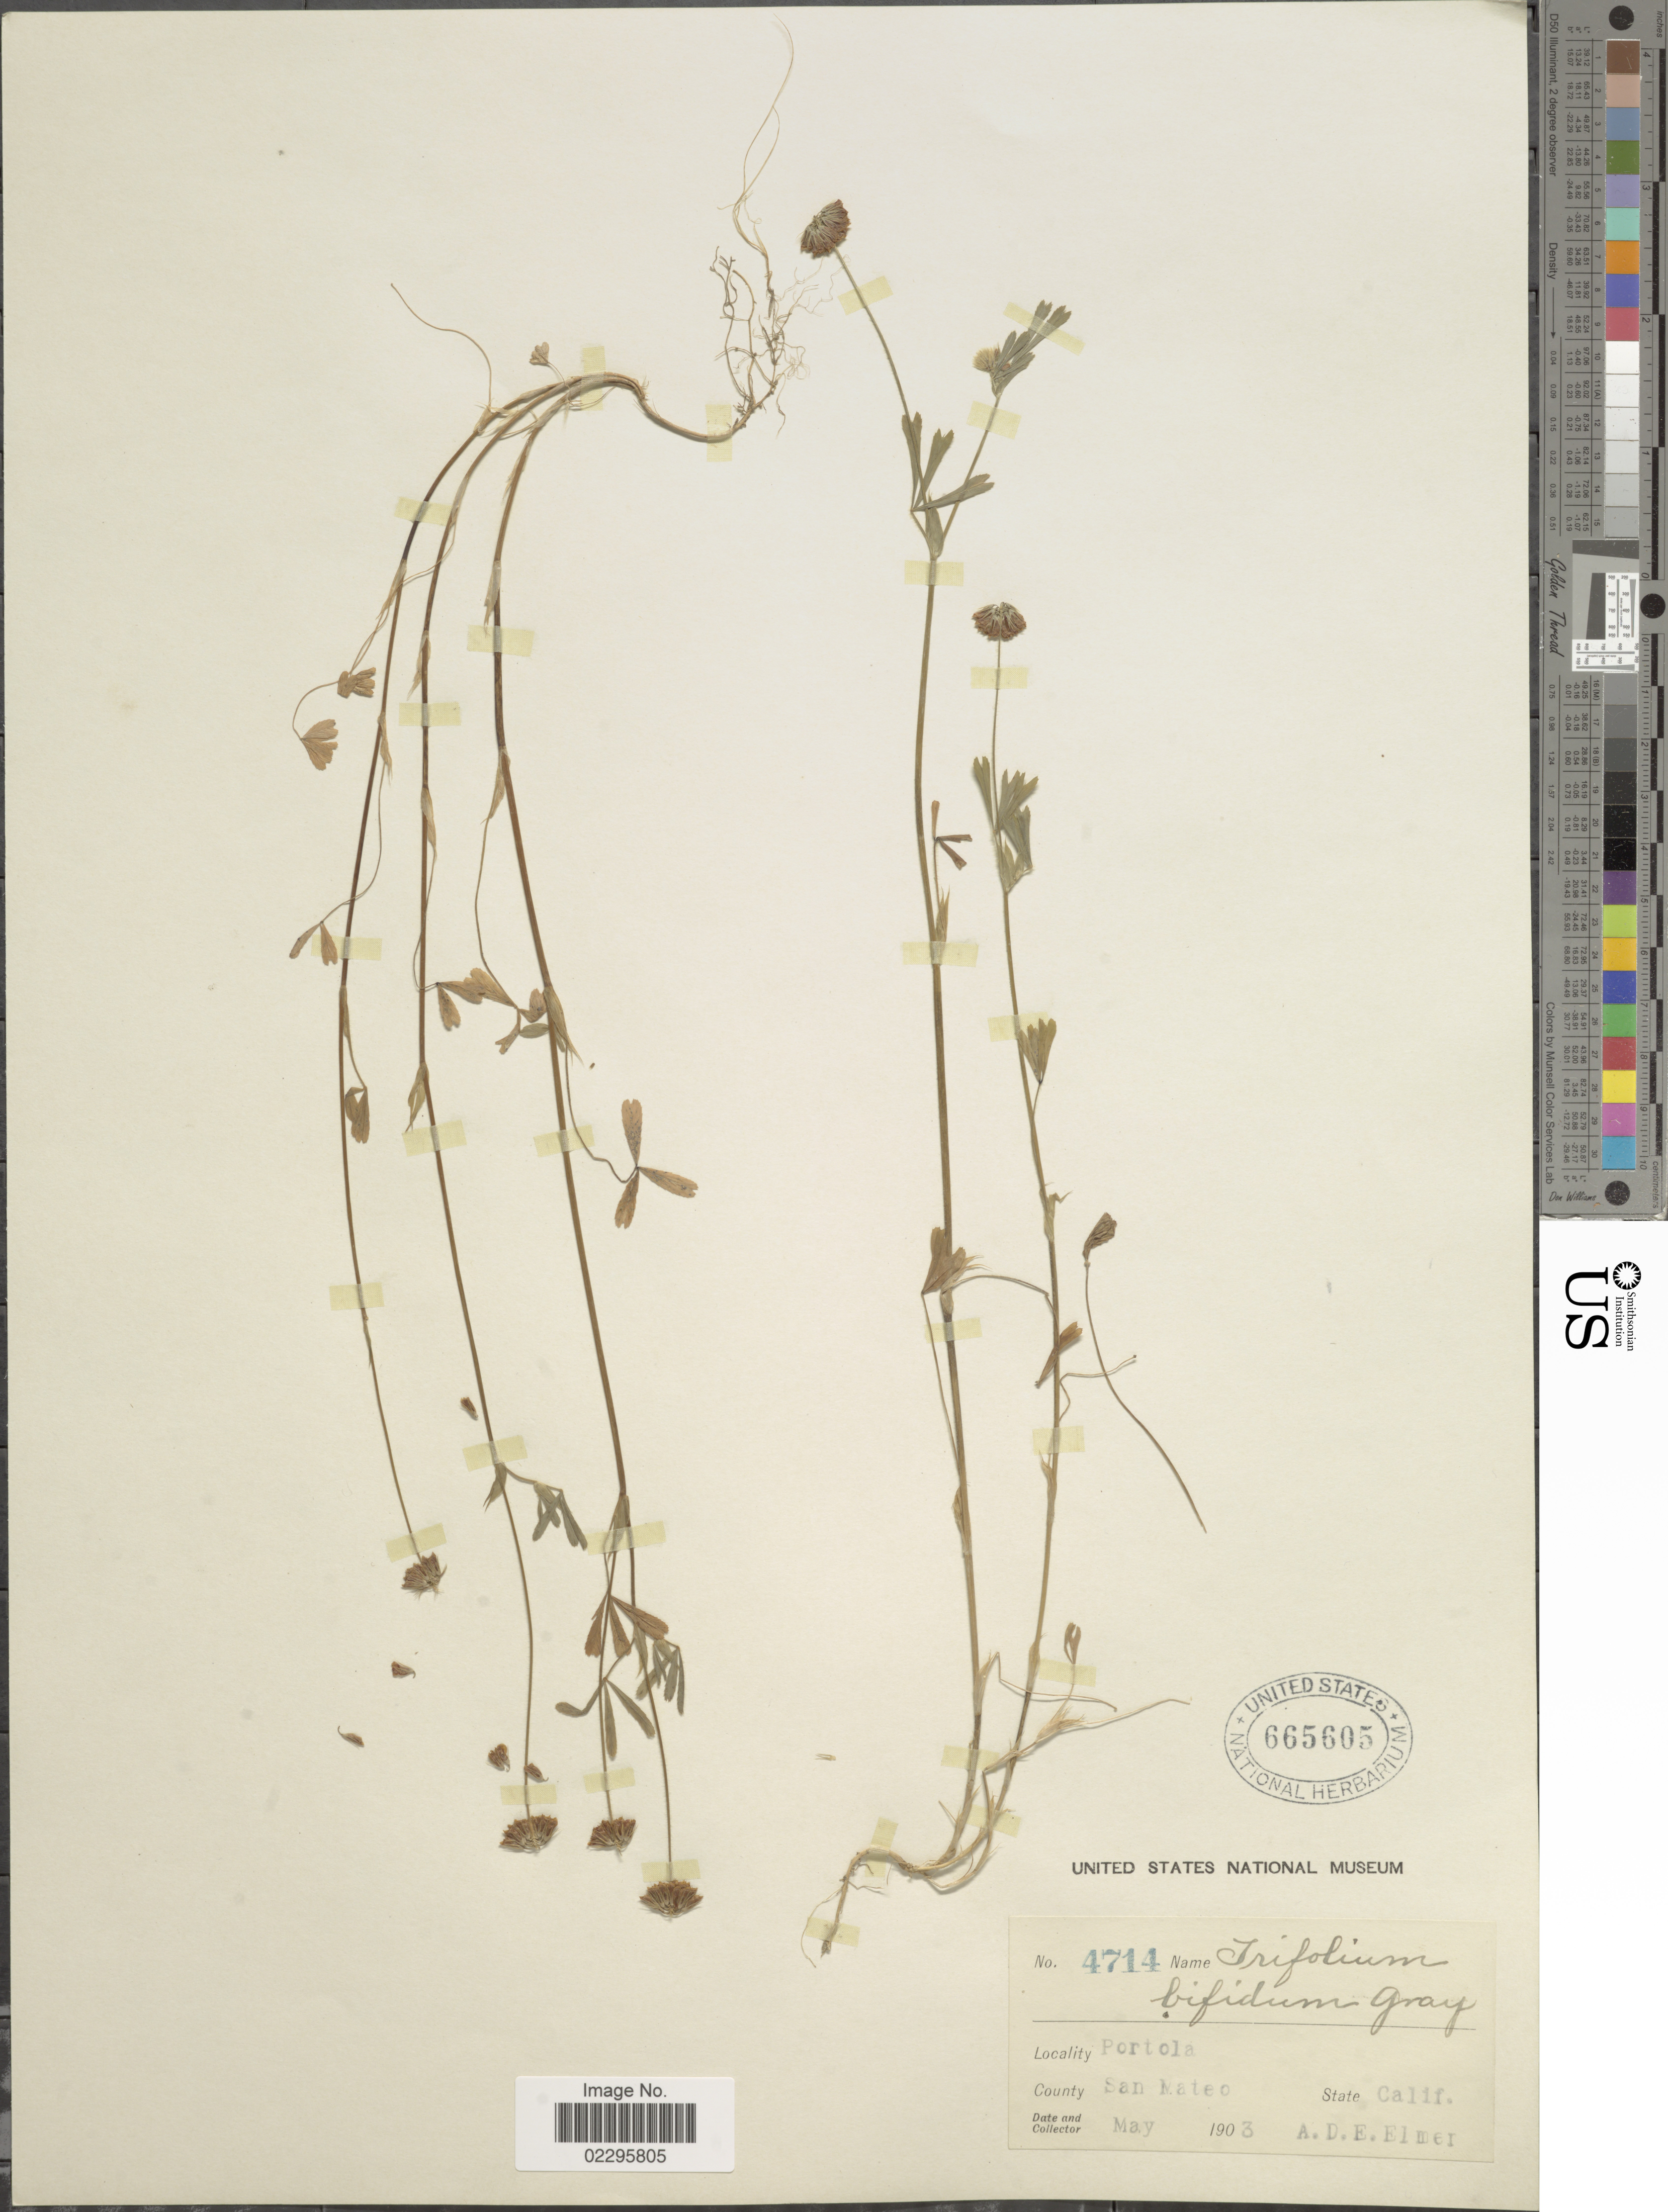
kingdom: Plantae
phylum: Tracheophyta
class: Magnoliopsida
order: Fabales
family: Fabaceae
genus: Trifolium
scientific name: Trifolium bifidum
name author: A. Gray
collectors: A. D. E. Elmer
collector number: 4714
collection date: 1903-05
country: United States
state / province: California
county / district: San Mateo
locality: Portola, San Mateo County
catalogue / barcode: US 665605